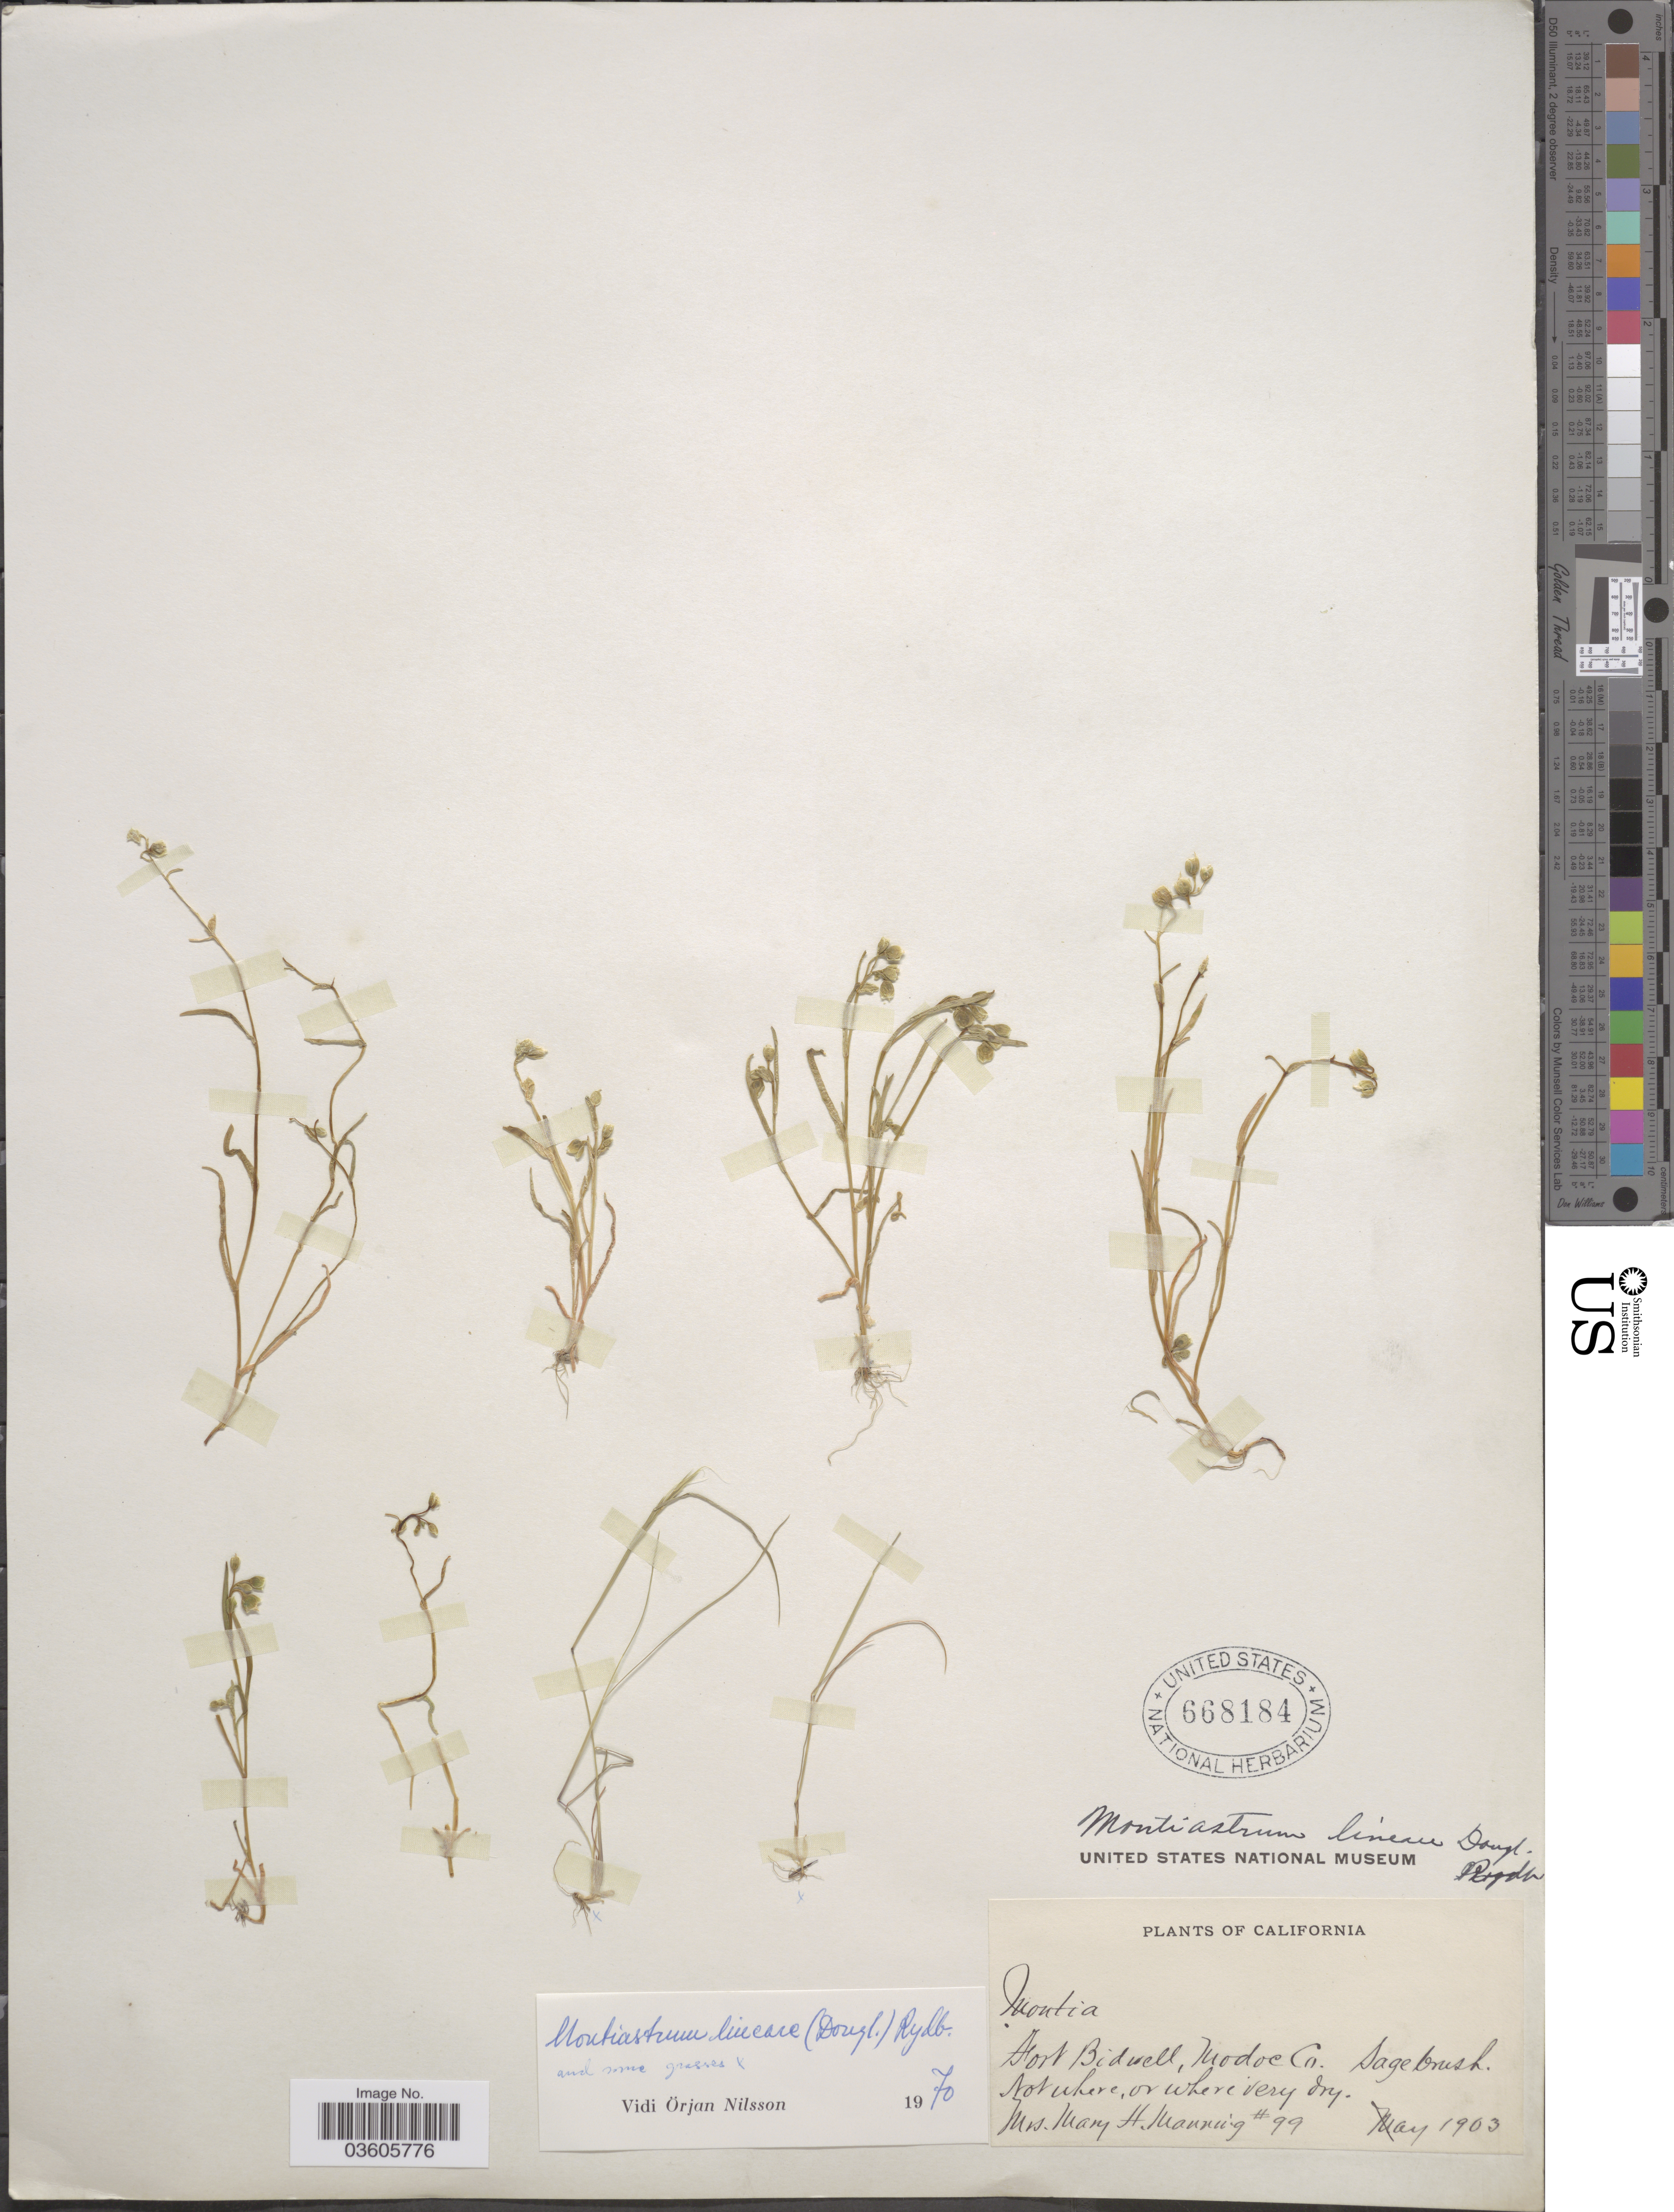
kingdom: Plantae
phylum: Tracheophyta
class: Magnoliopsida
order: Caryophyllales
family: Montiaceae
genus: Montia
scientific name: Montia linearis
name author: (Douglas) Greene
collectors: M. Manning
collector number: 99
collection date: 1903-05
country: United States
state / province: California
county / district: Modoc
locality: Fort Bidwell, Modoc Co.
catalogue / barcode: US 668184